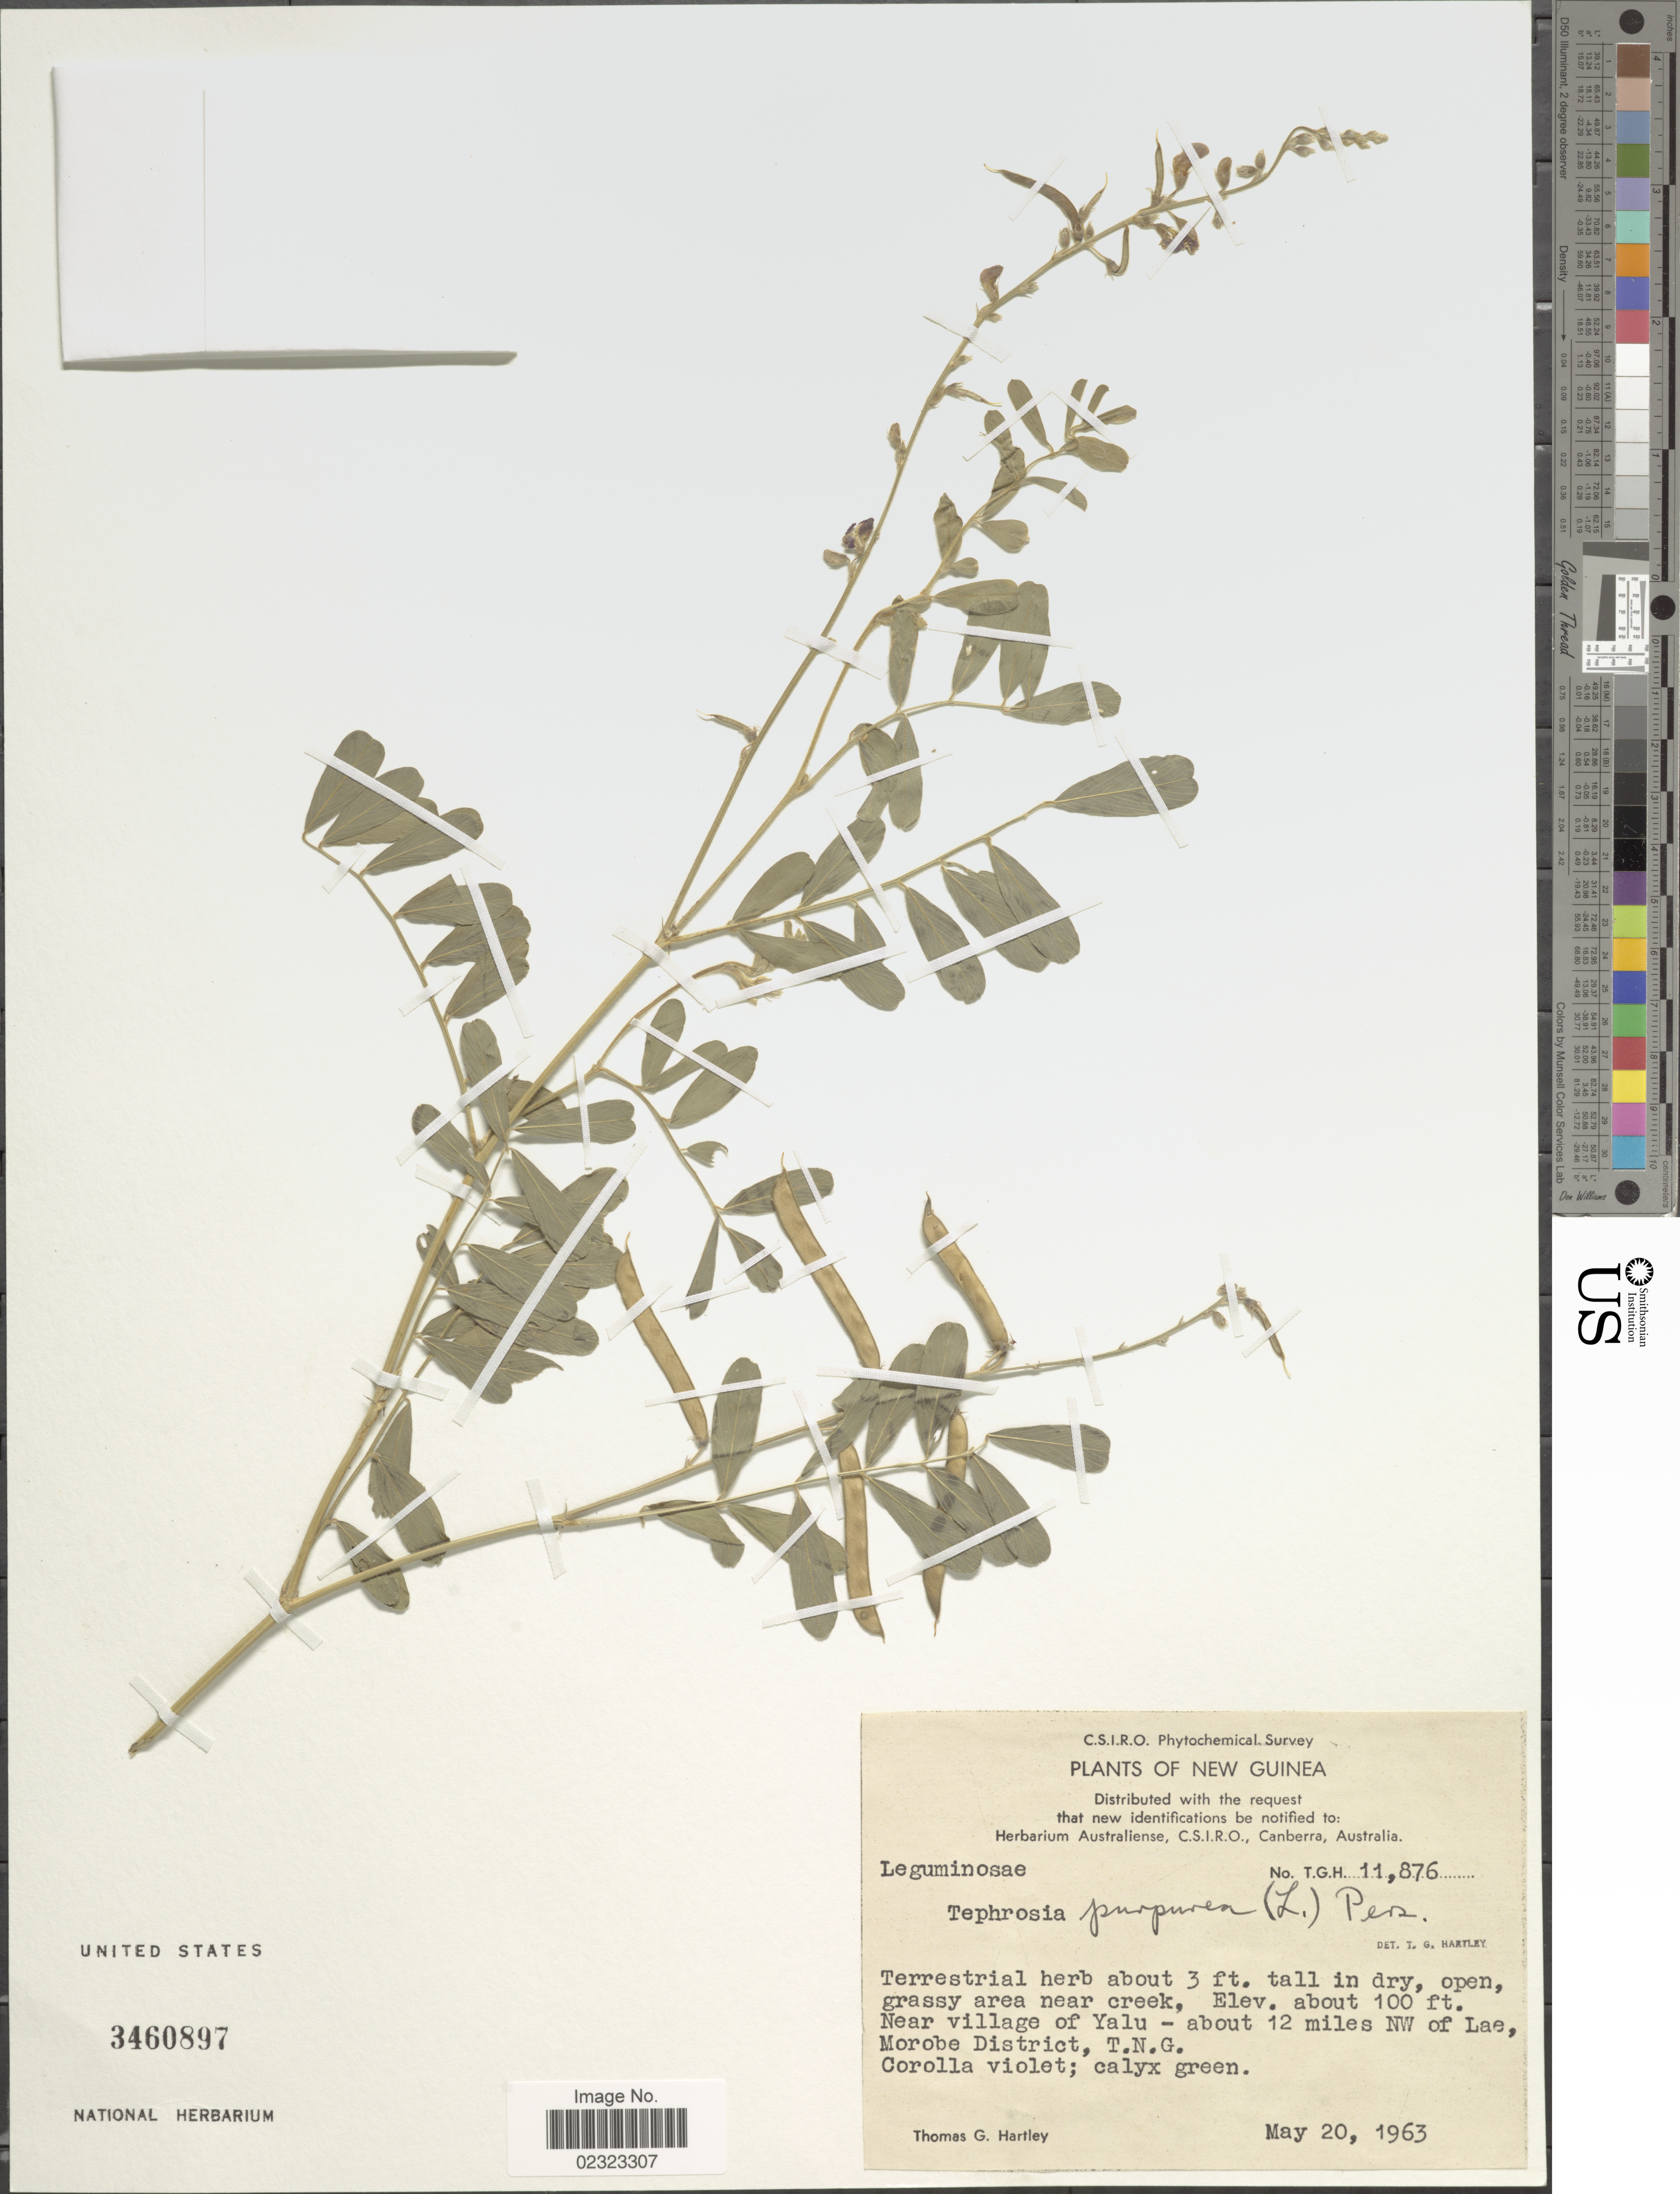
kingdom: Plantae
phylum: Tracheophyta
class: Magnoliopsida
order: Fabales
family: Fabaceae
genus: Tephrosia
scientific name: Tephrosia purpurea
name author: (L.) Pers.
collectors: T. G. Hartley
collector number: T. G. H. 11876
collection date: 1963-05-20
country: Papua New Guinea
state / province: Morobe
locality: New Guinea, near creek, near village of Yalu-about 12 miles NW of Lae, T. N. G.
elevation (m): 30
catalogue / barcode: US 3460897